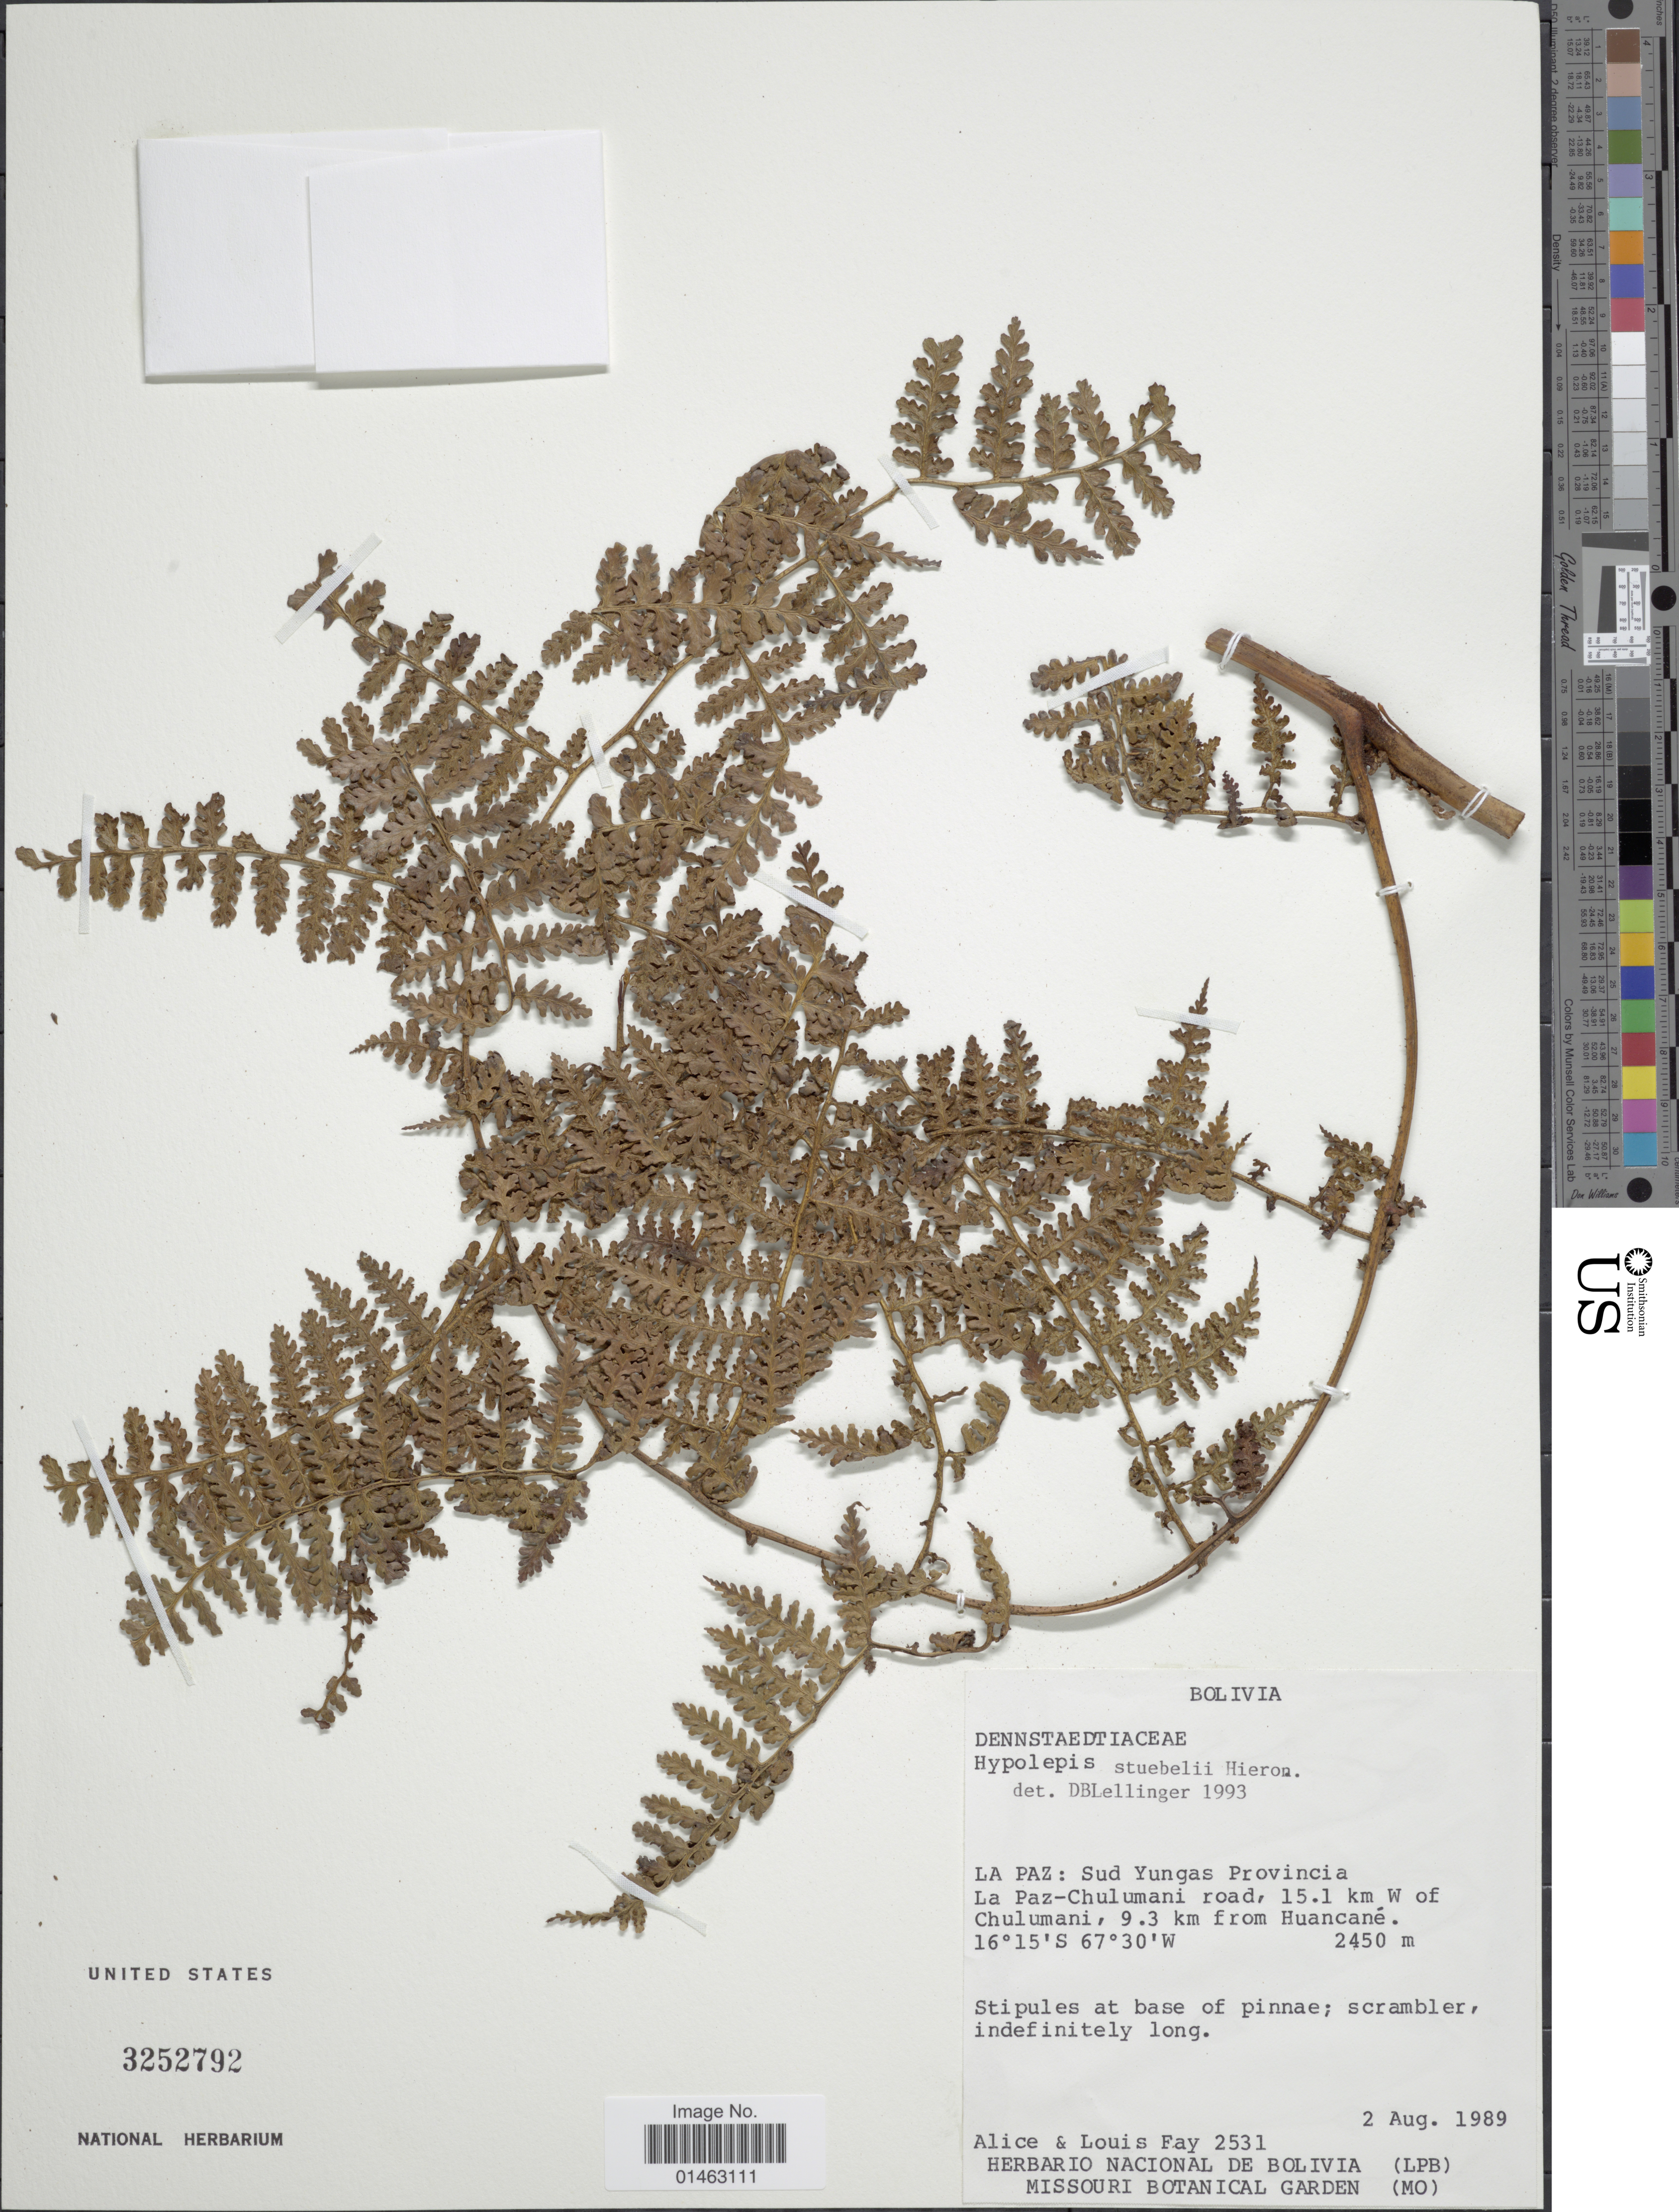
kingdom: Plantae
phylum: Tracheophyta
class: Polypodiopsida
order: Polypodiales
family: Dennstaedtiaceae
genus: Hypolepis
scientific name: Hypolepis steubelii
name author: Hieron.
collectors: A. Fay & L. Fay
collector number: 2531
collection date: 1989-08-02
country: Bolivia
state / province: La Paz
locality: Sud Yungas Provincia La Paz-Chulumani road, 15.1 km W of Chulumani, 9.3 km from Huancané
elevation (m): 2450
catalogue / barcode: US 3252792